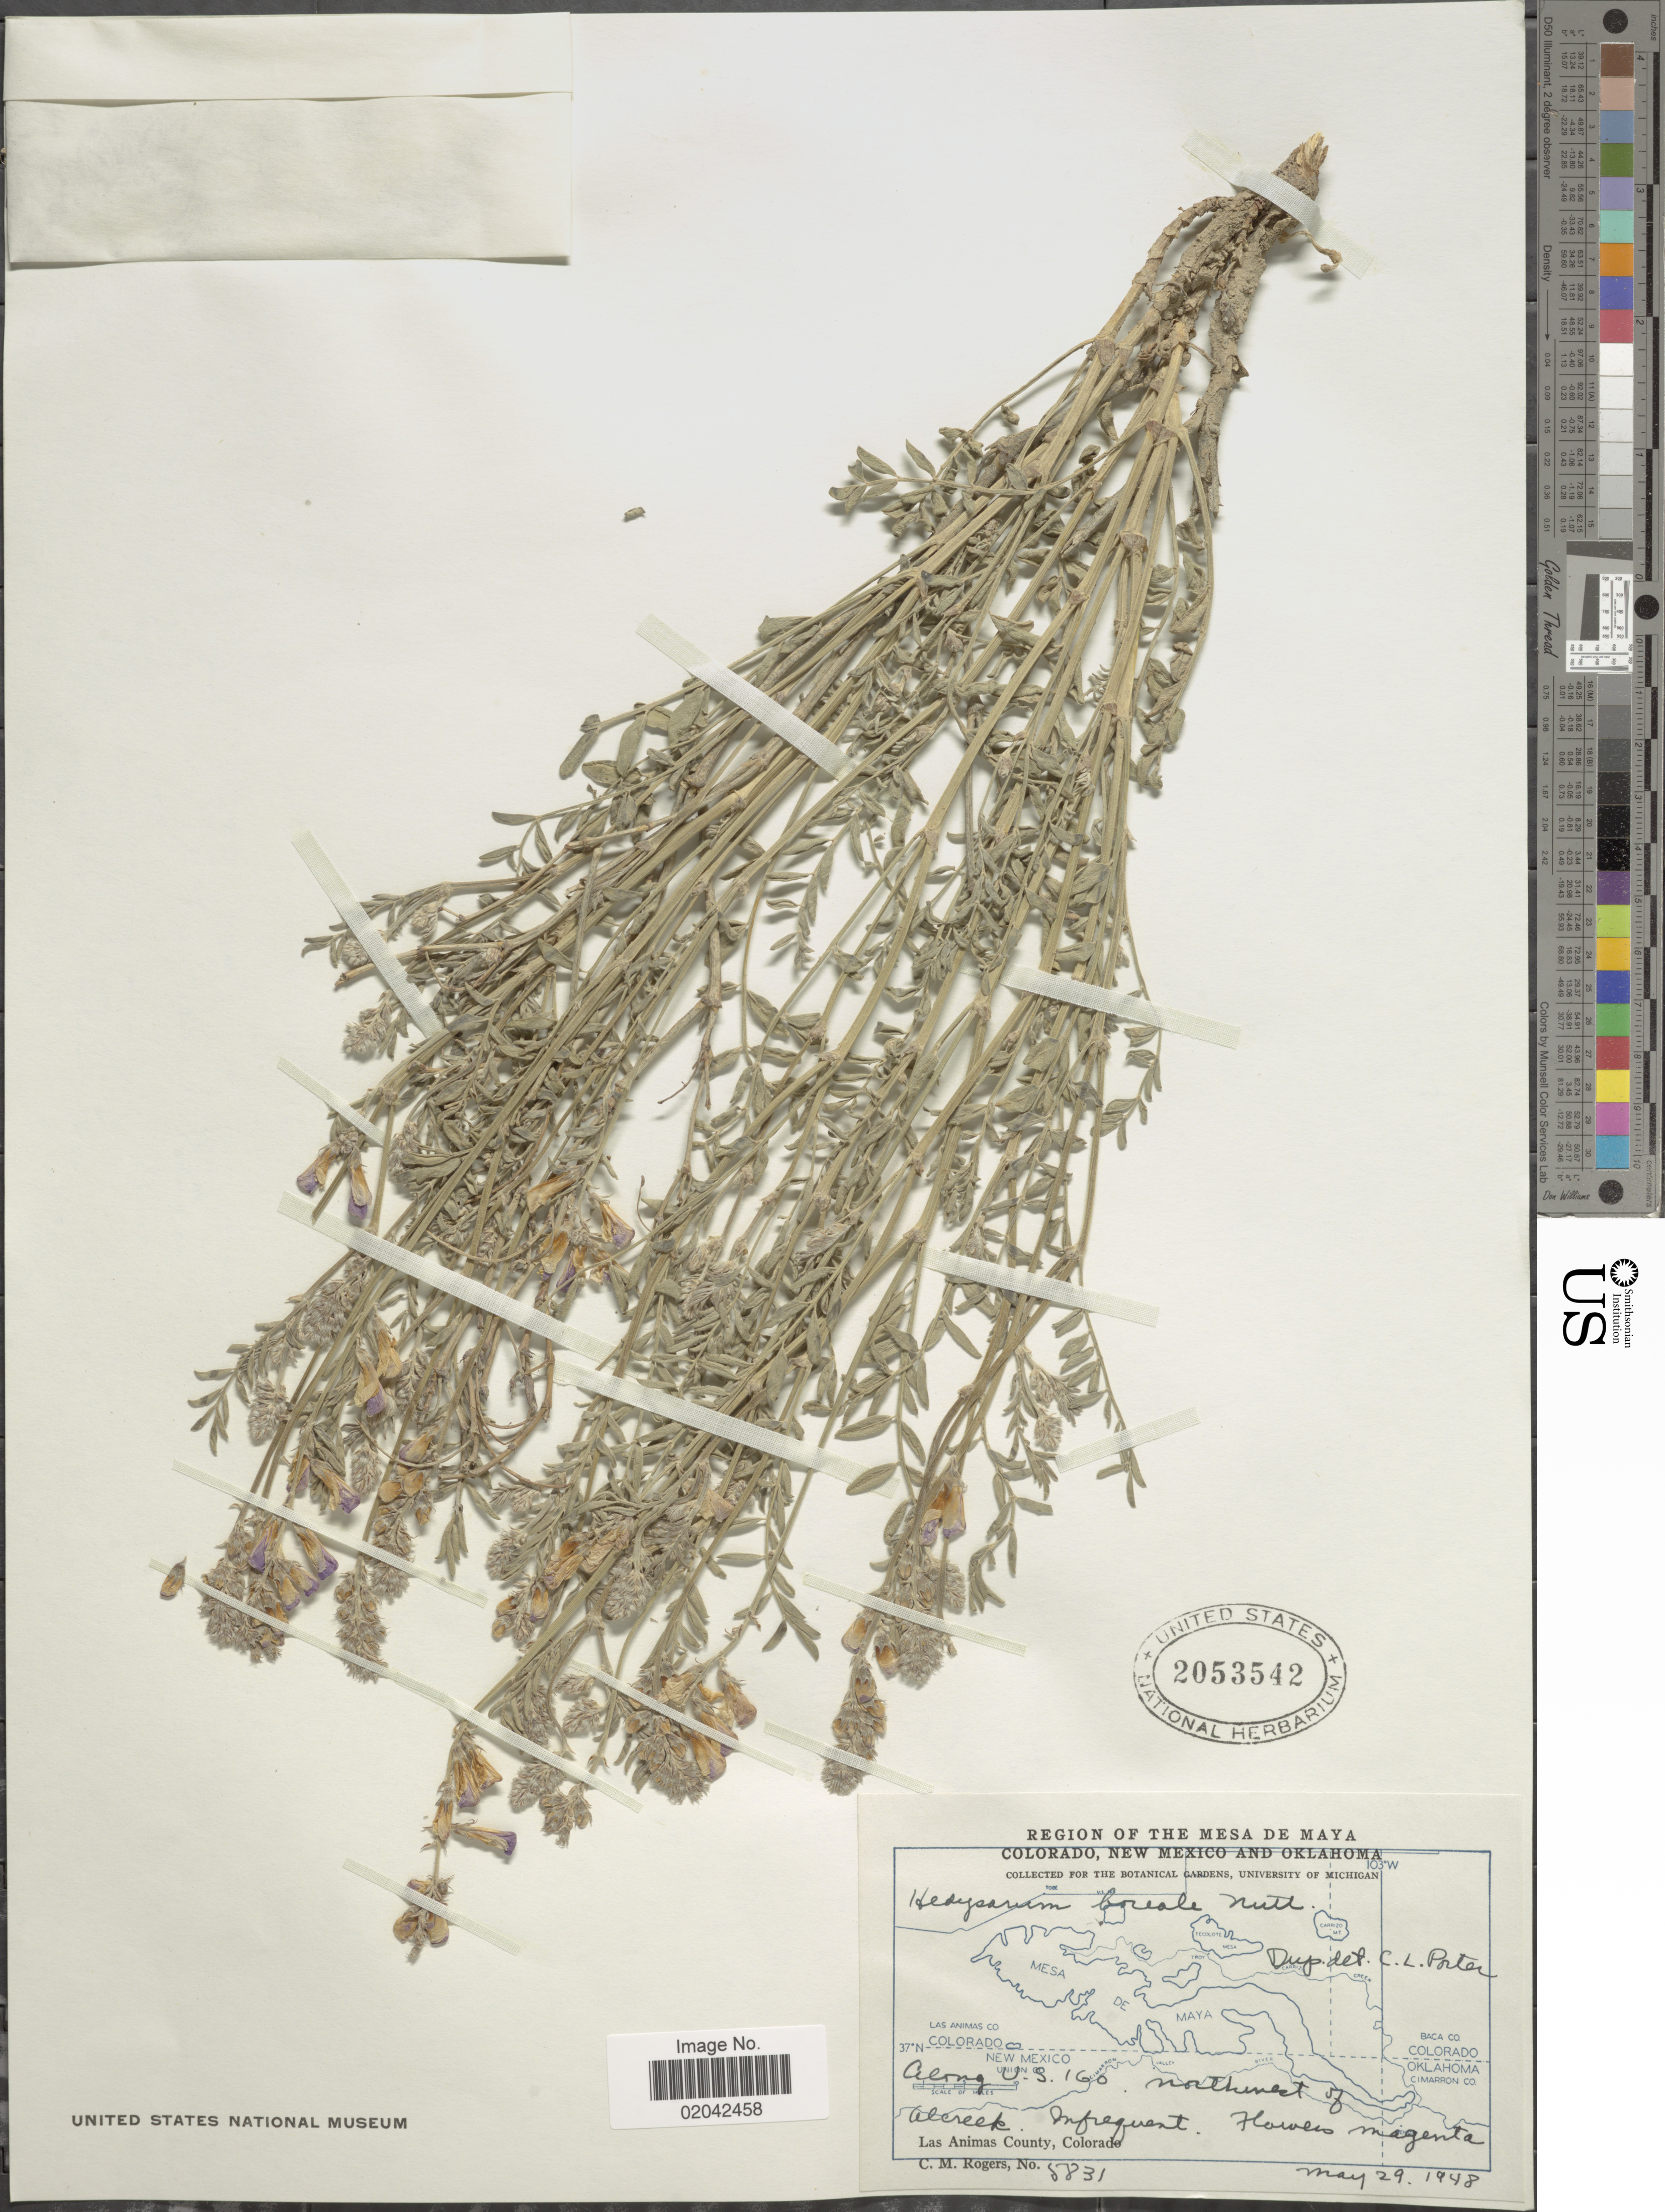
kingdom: Plantae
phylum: Tracheophyta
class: Magnoliopsida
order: Fabales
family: Fabaceae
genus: Hedysarum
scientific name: Hedysarum boreale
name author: Nutt.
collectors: C. M. Rogers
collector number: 5831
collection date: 1948-05-29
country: United States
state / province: Colorado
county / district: Las Animas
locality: Along U.S. 160, northwest of Alcreek, Las Animas County.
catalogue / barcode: US 2053542